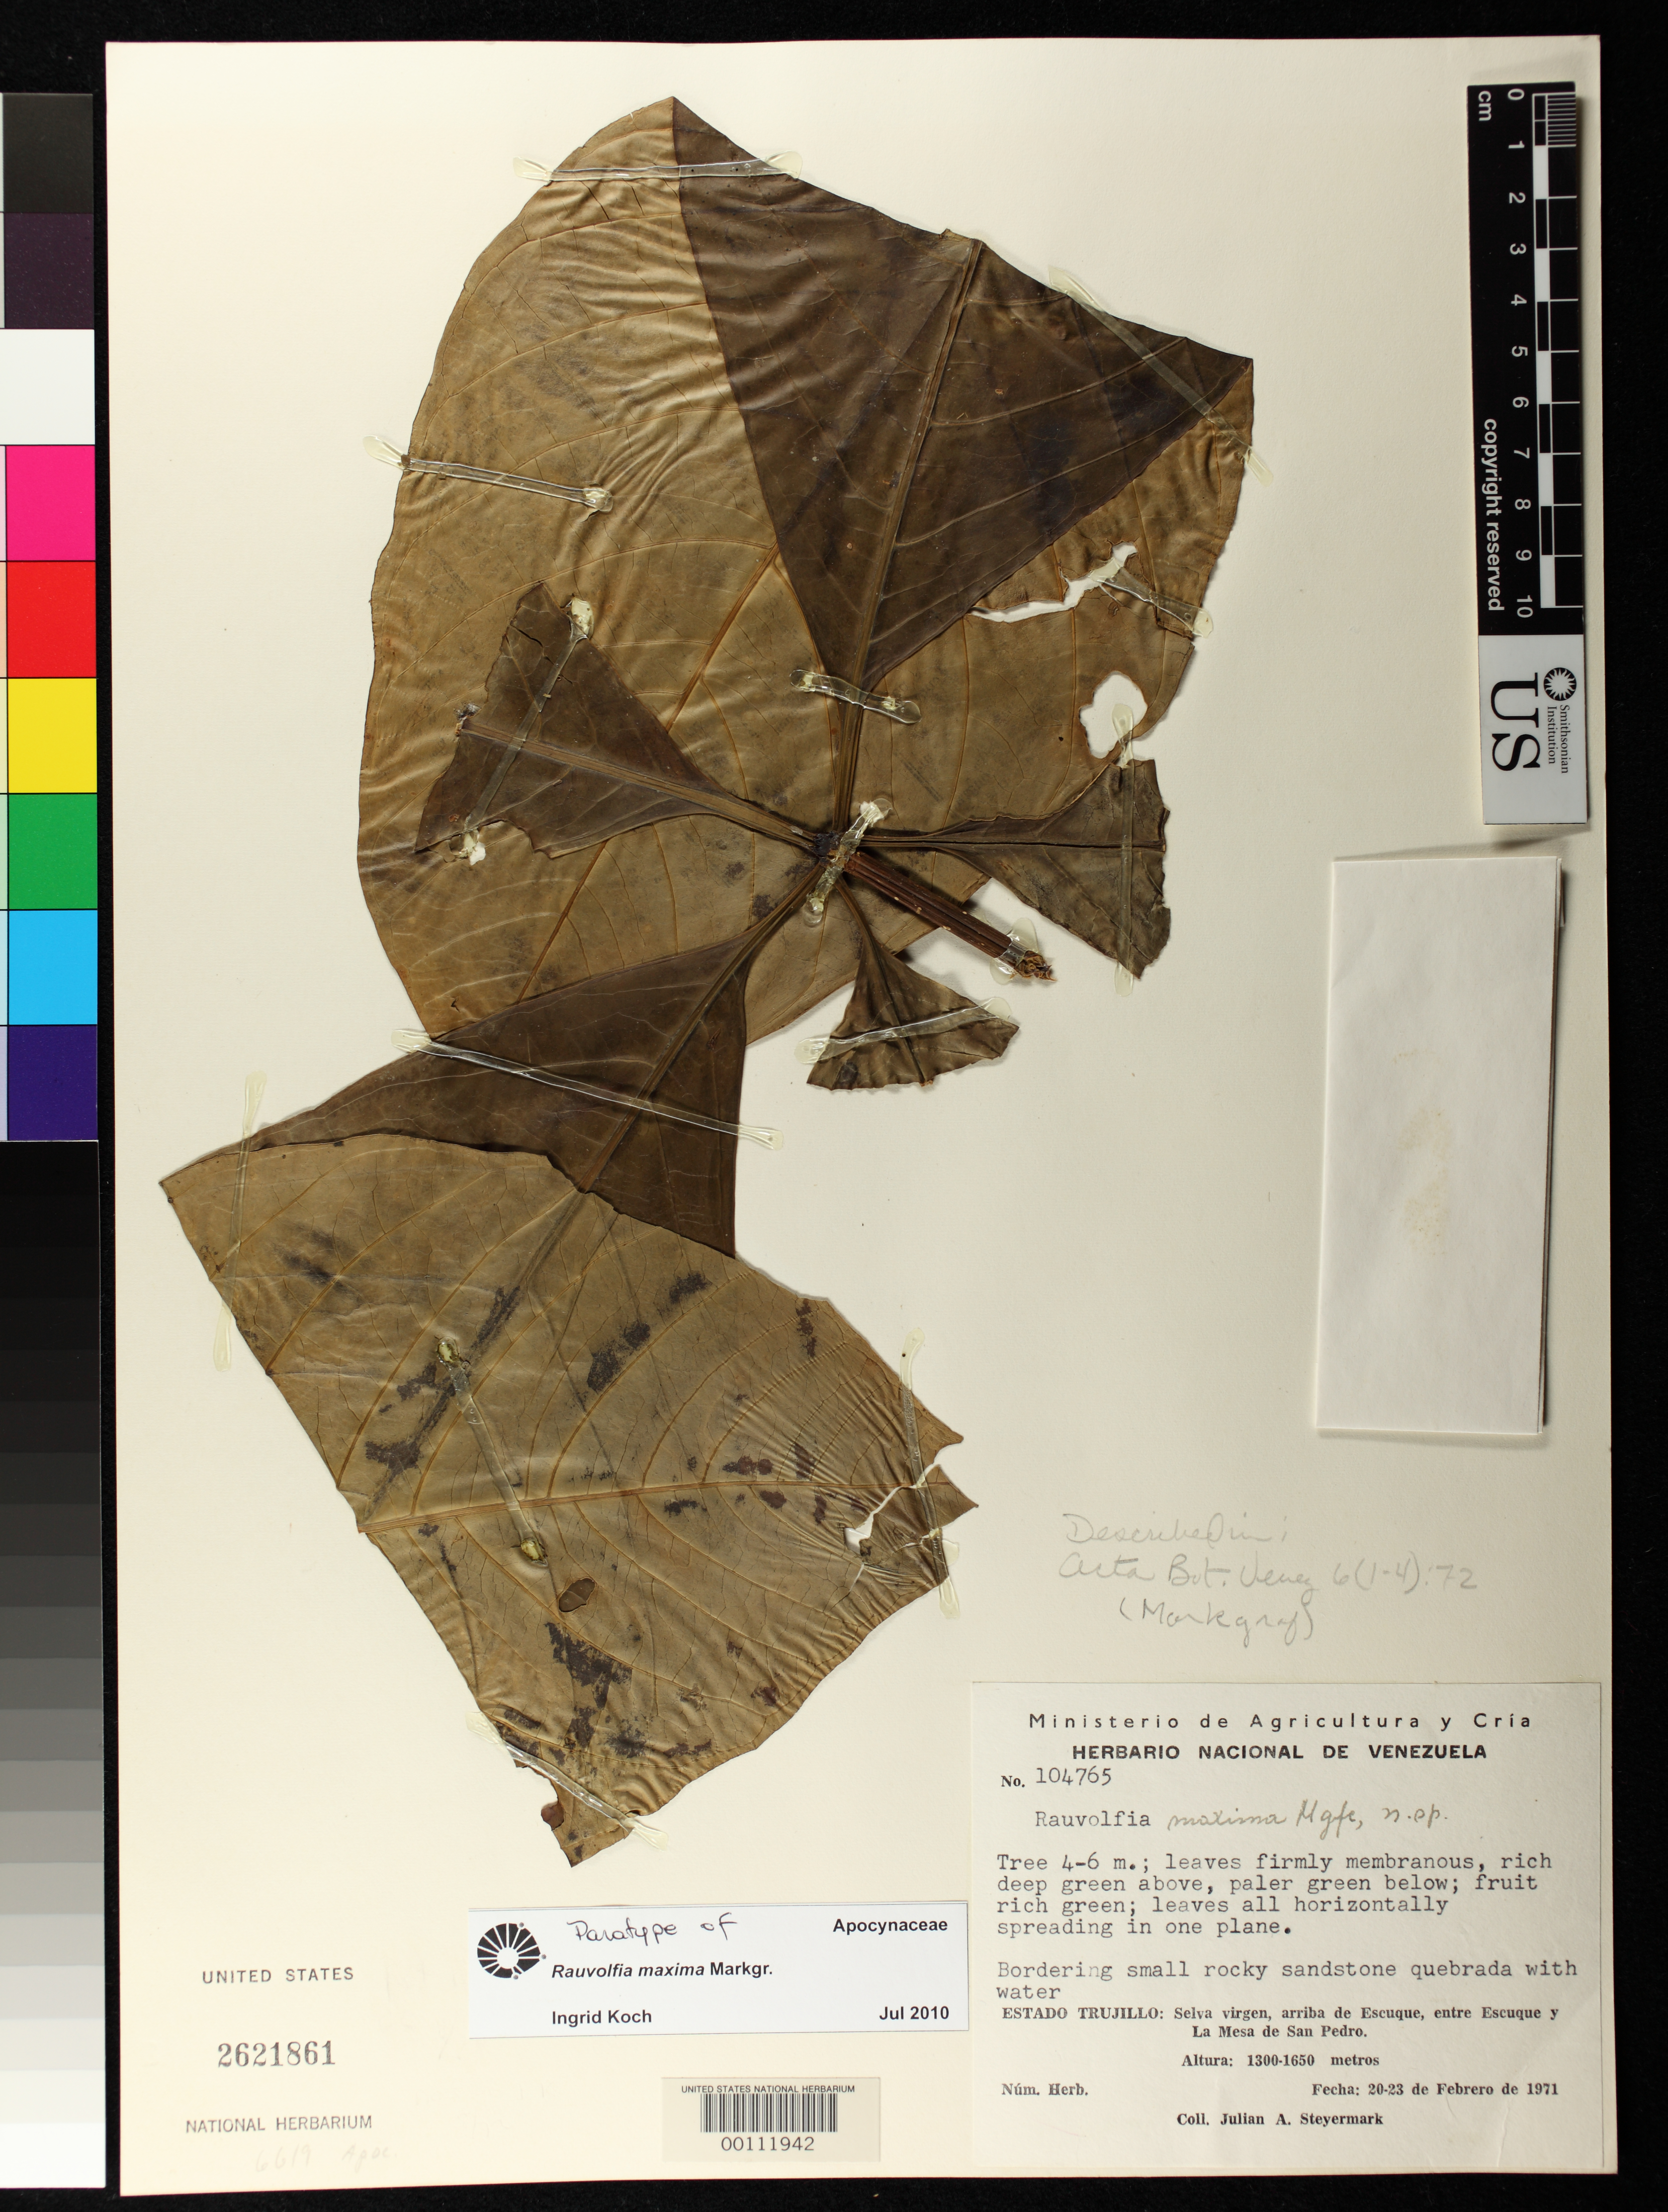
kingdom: Plantae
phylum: Tracheophyta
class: Magnoliopsida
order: Gentianales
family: Apocynaceae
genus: Rauvolfia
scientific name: Rauvolfia maxima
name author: Markgr.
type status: Paratype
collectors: J. Steyermark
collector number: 104765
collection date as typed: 20 Feb 1971 to 23 Feb 1971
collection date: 1971-02-20/1971-02-23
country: Venezuela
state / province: Trujillo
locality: Between Escuque and La Mesa de San Pedro.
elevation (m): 1650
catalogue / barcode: US 2621861